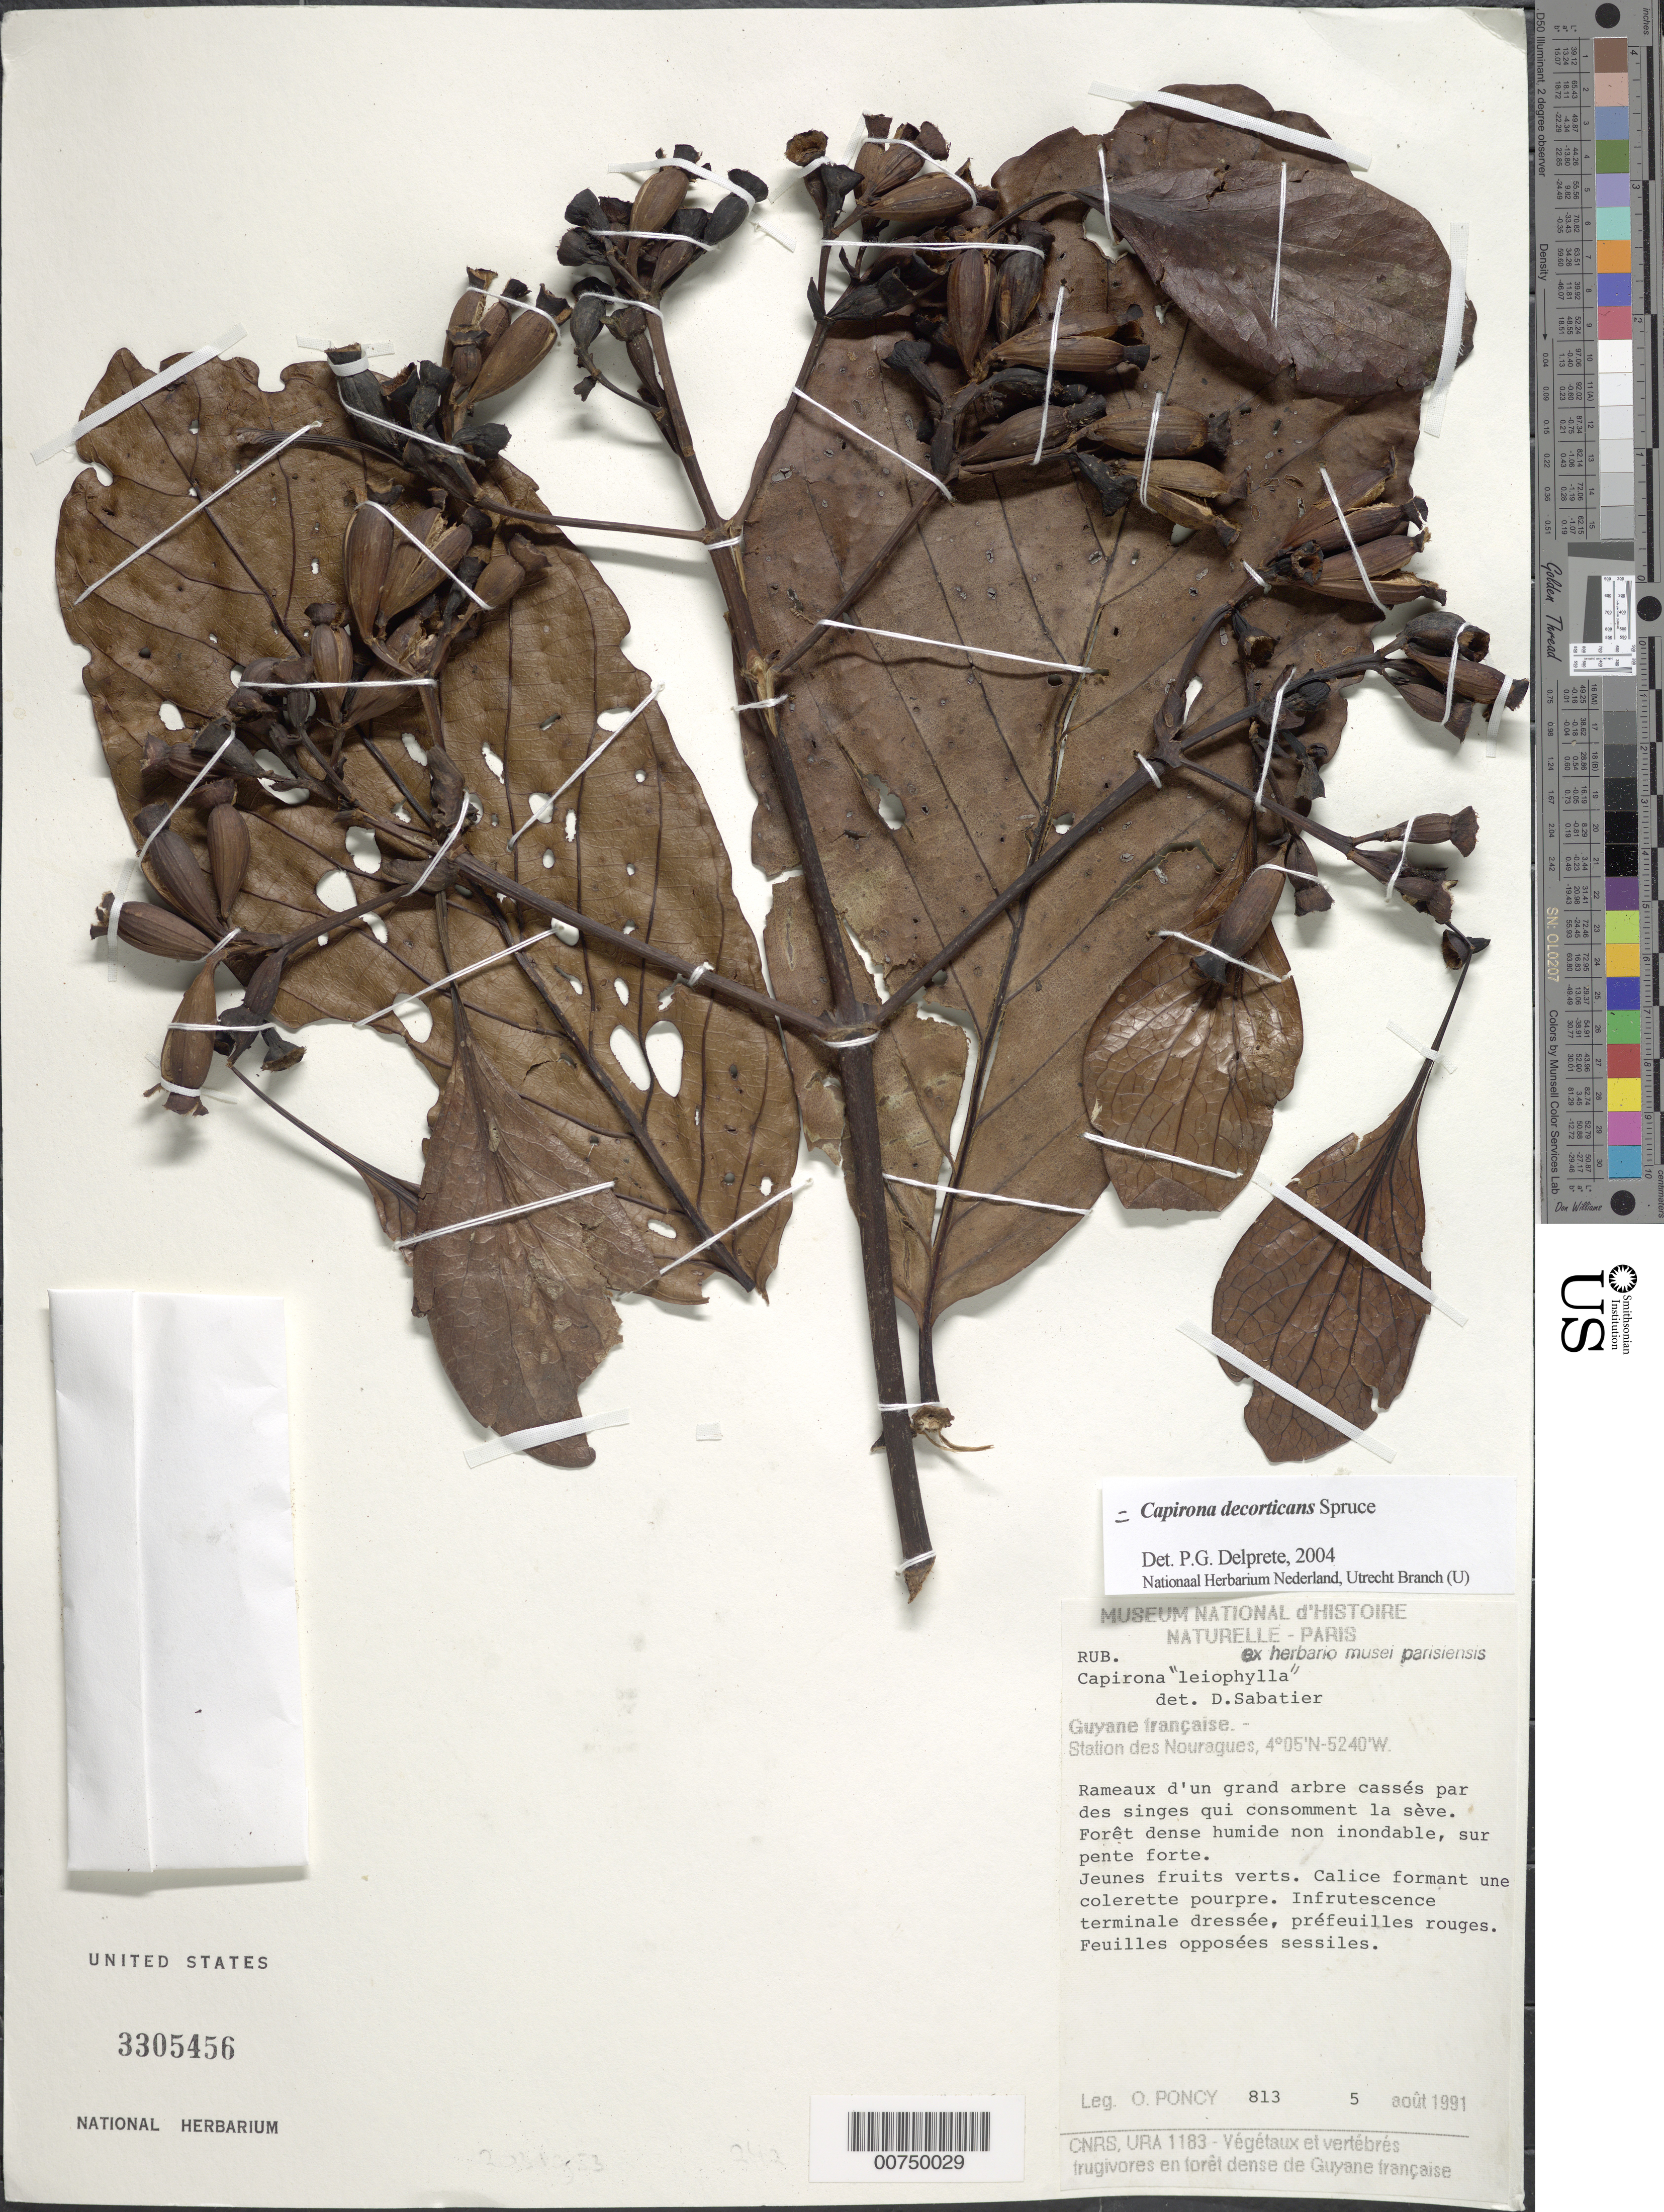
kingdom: Plantae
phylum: Tracheophyta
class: Magnoliopsida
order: Gentianales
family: Rubiaceae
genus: Capirona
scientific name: Capirona decorticans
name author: Spruce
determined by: Delprete, P. G., Herb. de Guyane Cay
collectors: O. Poncy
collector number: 813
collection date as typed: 5-Aug-91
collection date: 1991-08-05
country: French Guiana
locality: Station des Nouragues, Bassin de l'Approuague, Arataye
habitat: Rameaux d'un grand arbre cassés par des singes qui consomment la seve; forêt dense humide non inondable, sur pente forte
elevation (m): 100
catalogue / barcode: US 3305456